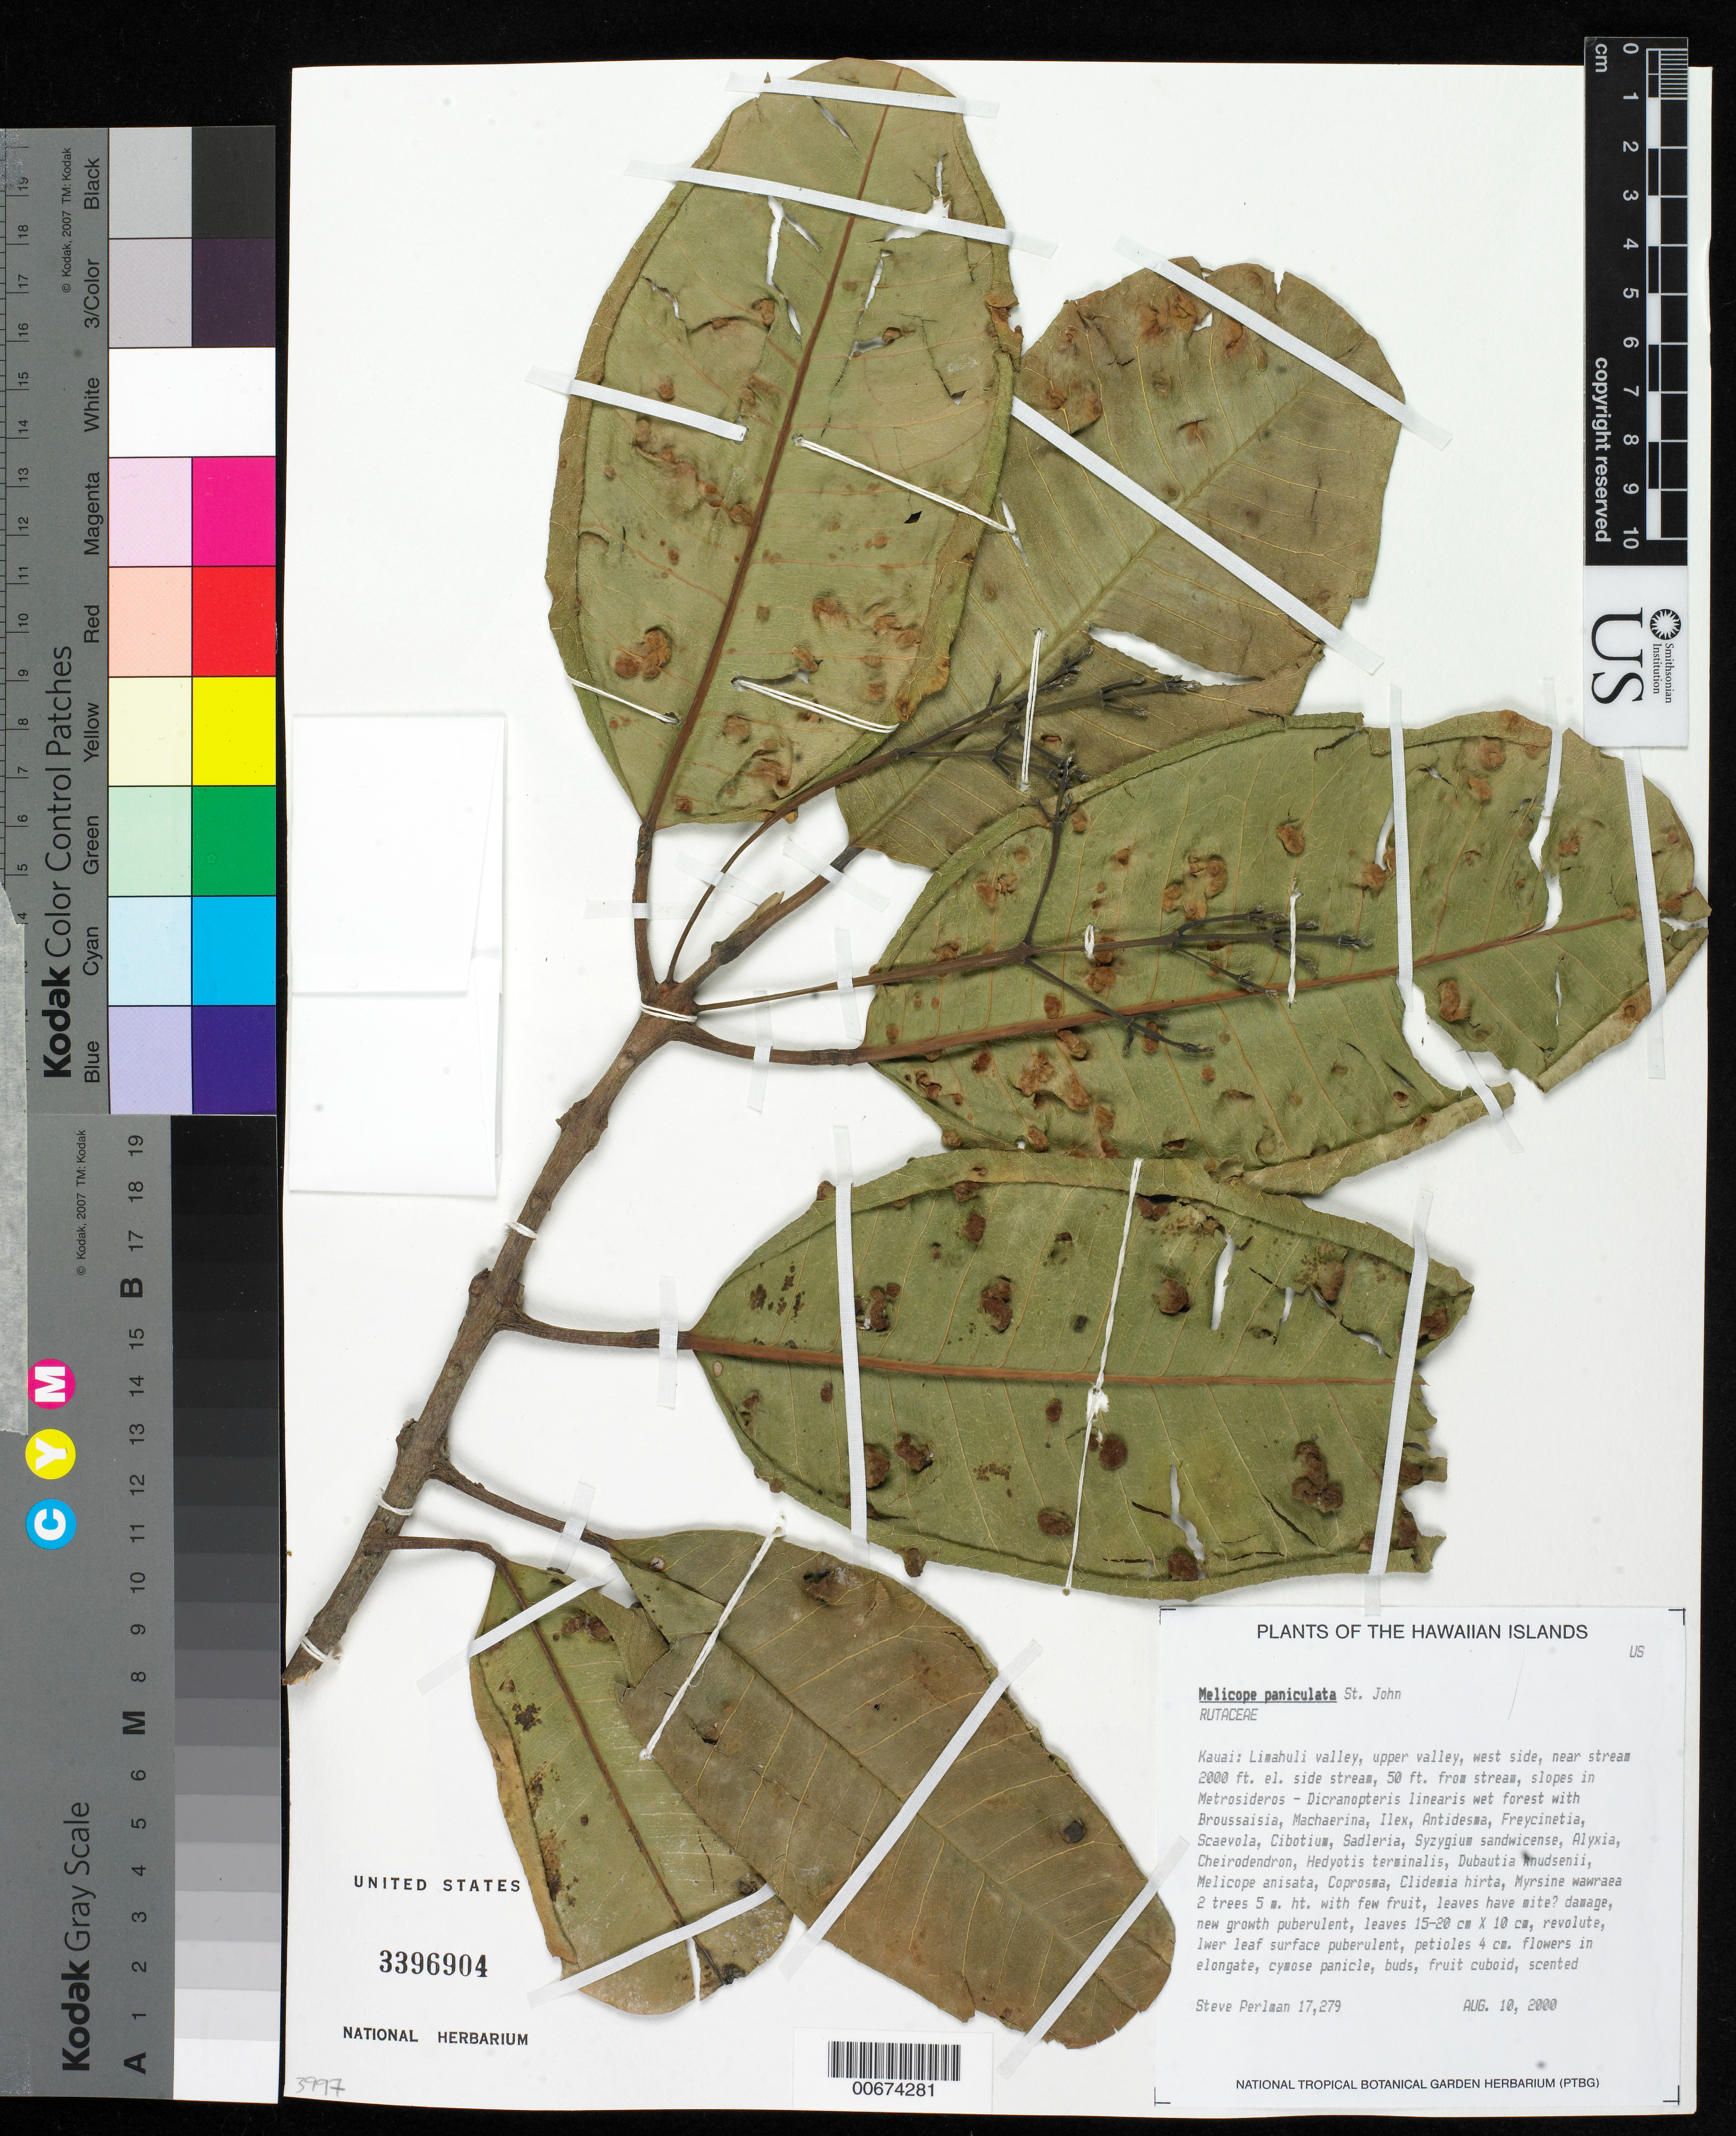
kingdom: Plantae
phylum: Tracheophyta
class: Magnoliopsida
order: Sapindales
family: Rutaceae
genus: Melicope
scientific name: Melicope paniculata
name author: (H. St. John) T.G. Hartley & B.C. Stone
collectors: S. P. Perlman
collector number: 17279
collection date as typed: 10 Aug 2000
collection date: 2000-08-10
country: United States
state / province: Hawaii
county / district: Kaui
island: Kaua'i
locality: Limahuli valley, upper valley, west side, near stream 2000 ft. el. Side stream, 50ft from stream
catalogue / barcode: US 3396904